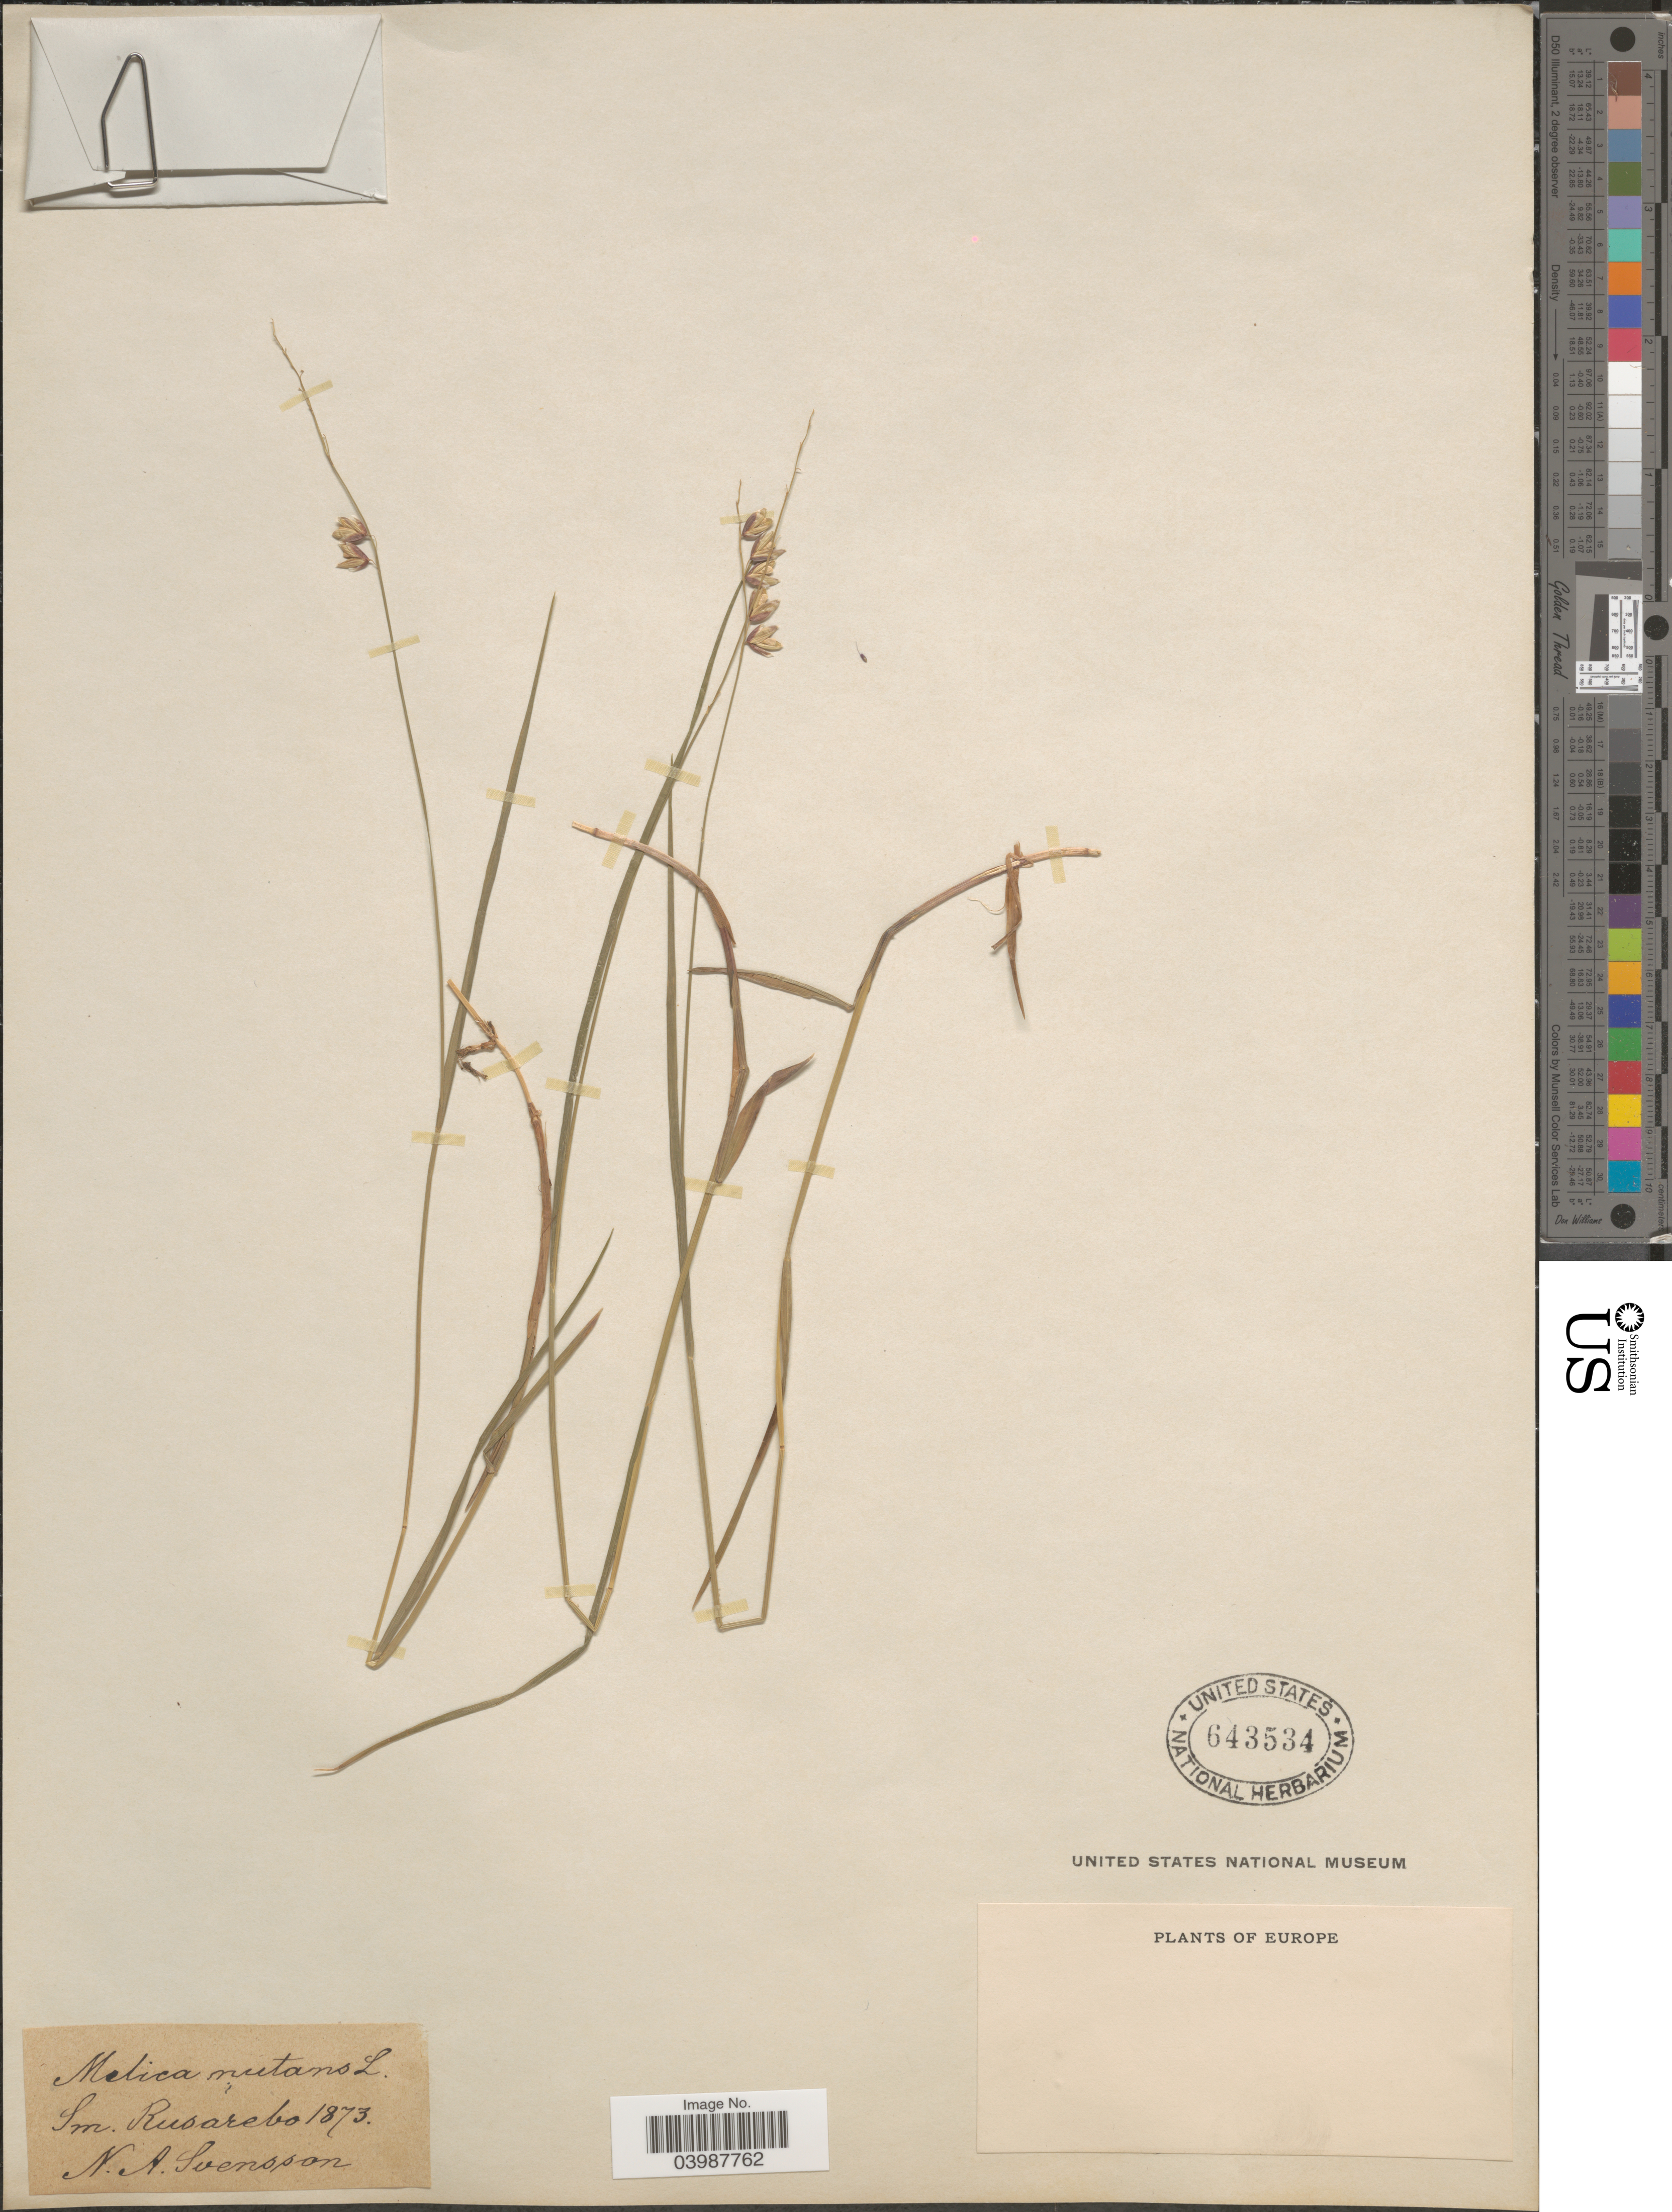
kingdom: Plantae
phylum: Tracheophyta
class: Liliopsida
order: Poales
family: Poaceae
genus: Melica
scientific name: Melica nutans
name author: L.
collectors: N. Svensson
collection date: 1873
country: Sweden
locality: Sm. Rusarebo. Europe.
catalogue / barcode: US 643534